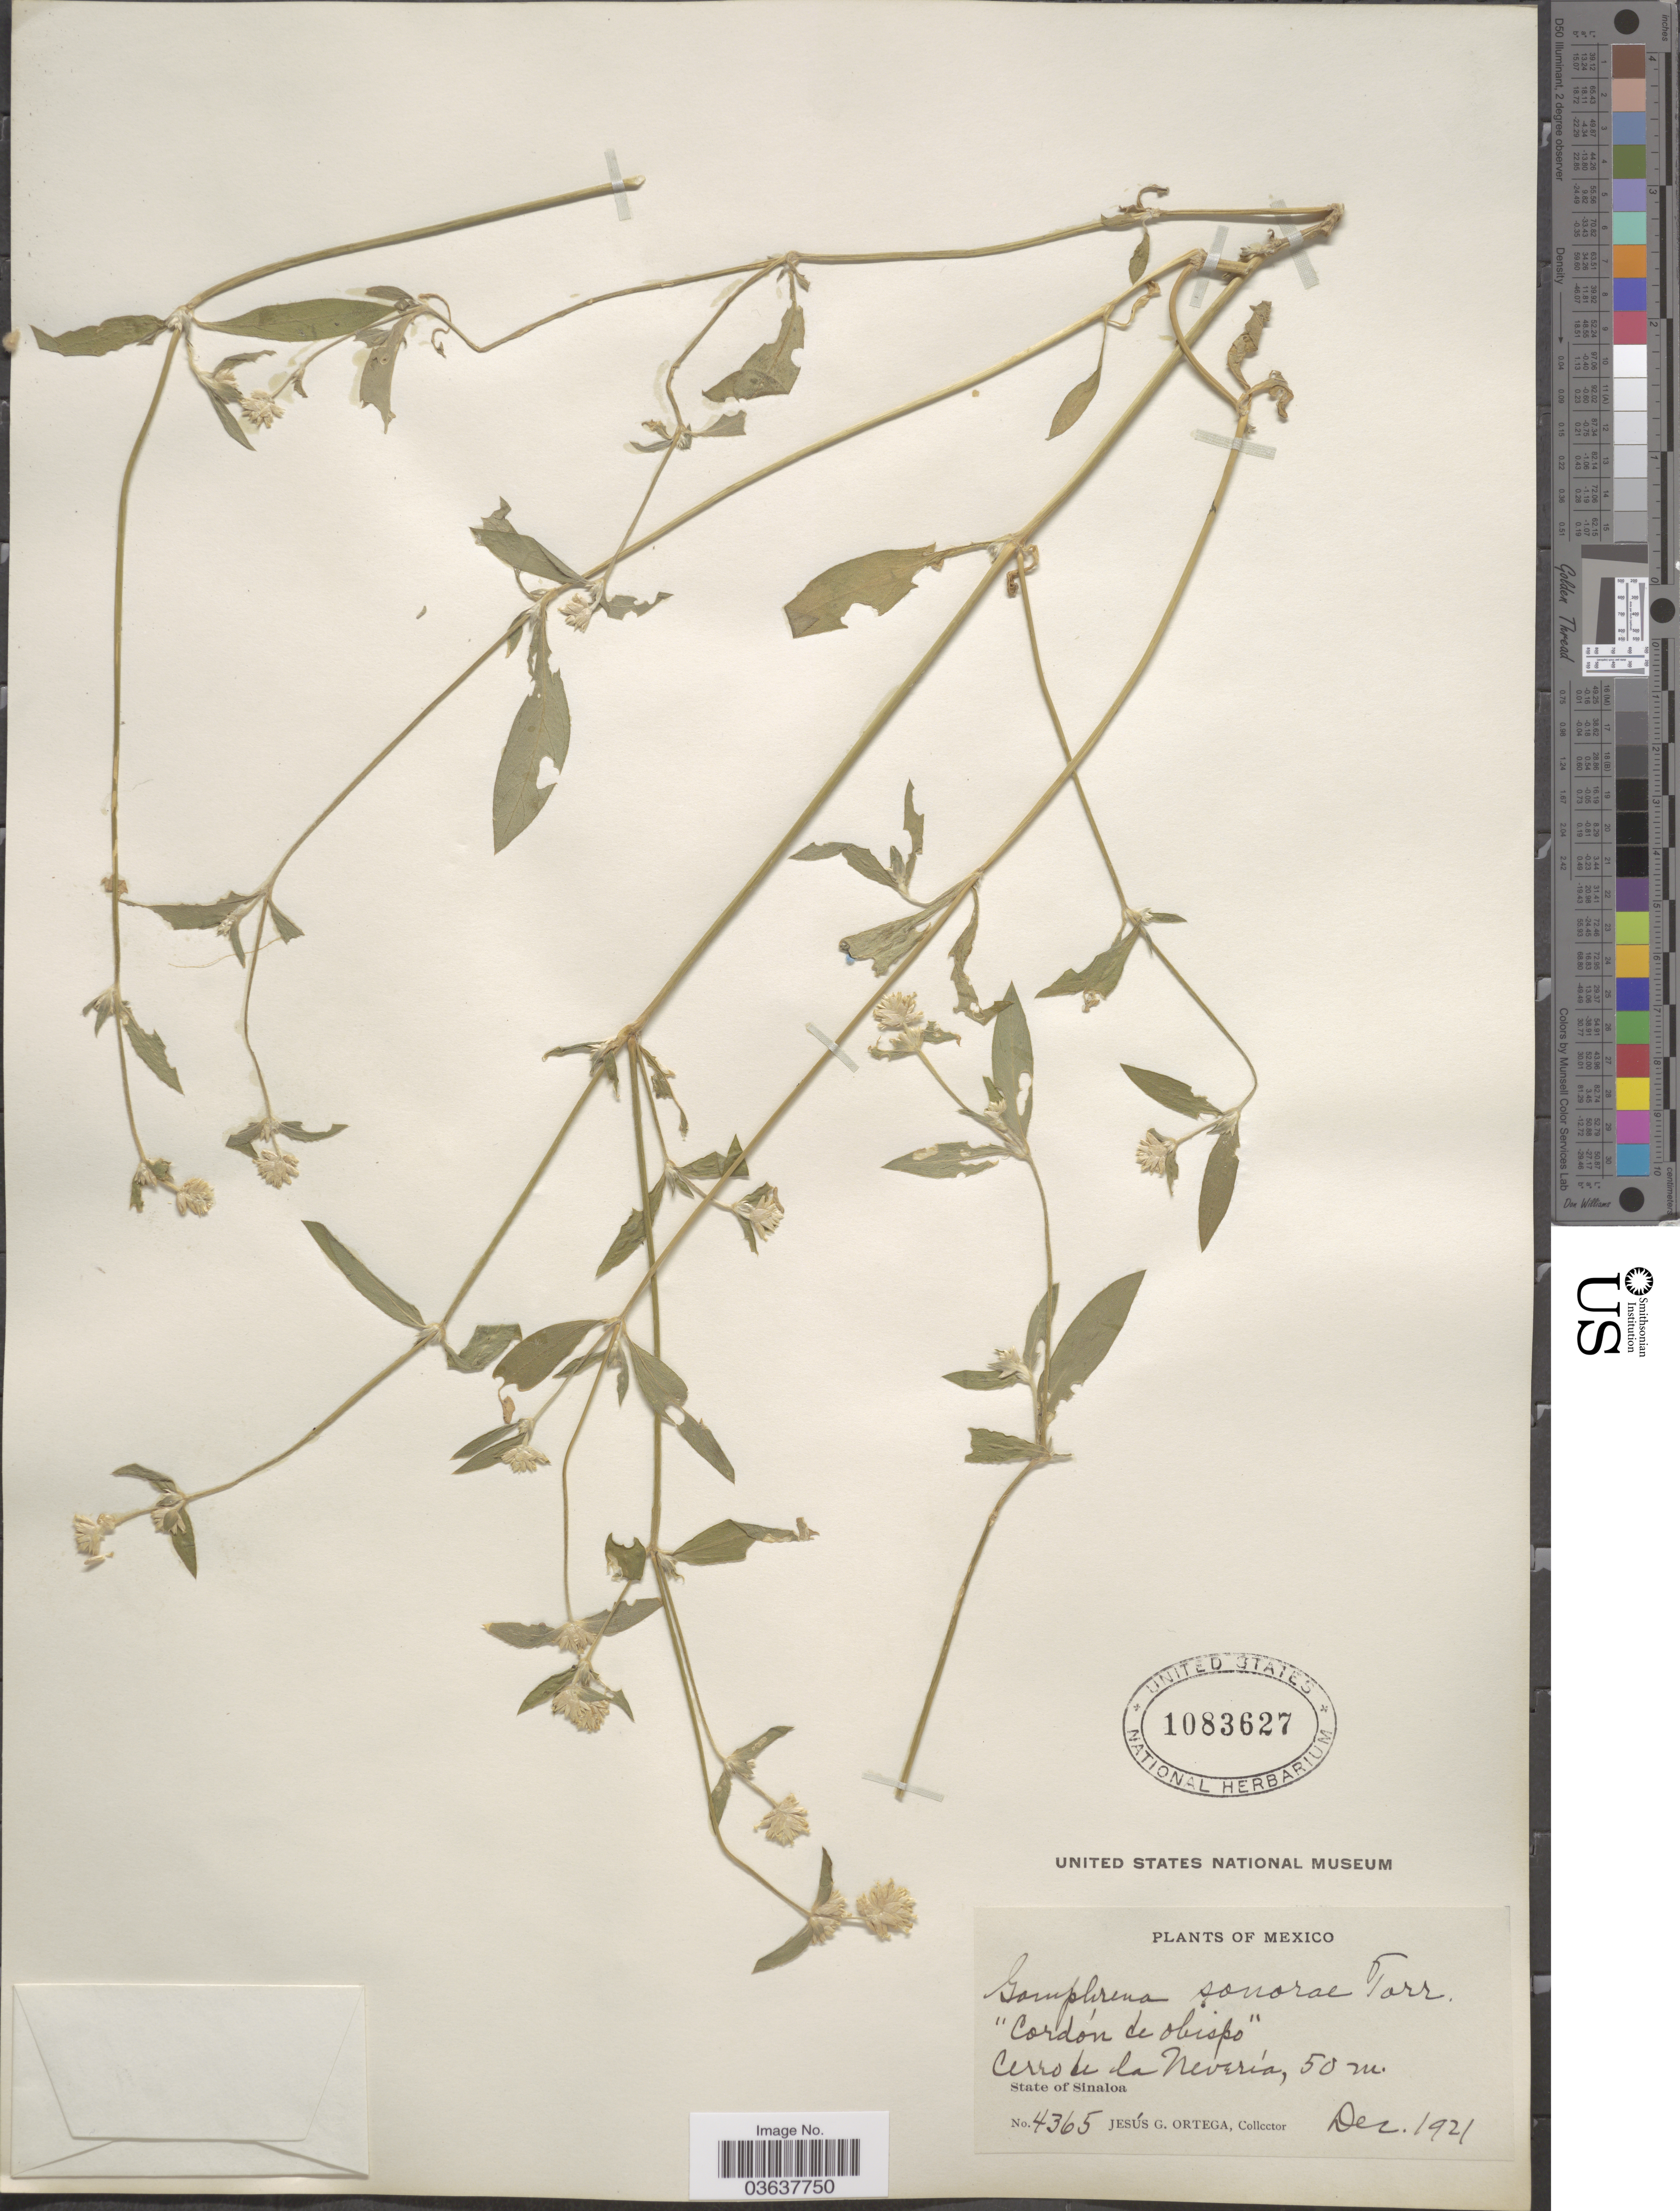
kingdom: Plantae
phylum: Tracheophyta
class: Magnoliopsida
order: Caryophyllales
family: Amaranthaceae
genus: Gomphrena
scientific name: Gomphrena sonorae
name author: Torr. in Emory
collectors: J. Ortega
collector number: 4365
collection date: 1921-12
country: Mexico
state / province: Sinaloa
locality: Cerro de la Nevería.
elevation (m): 50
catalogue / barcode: US 1083627